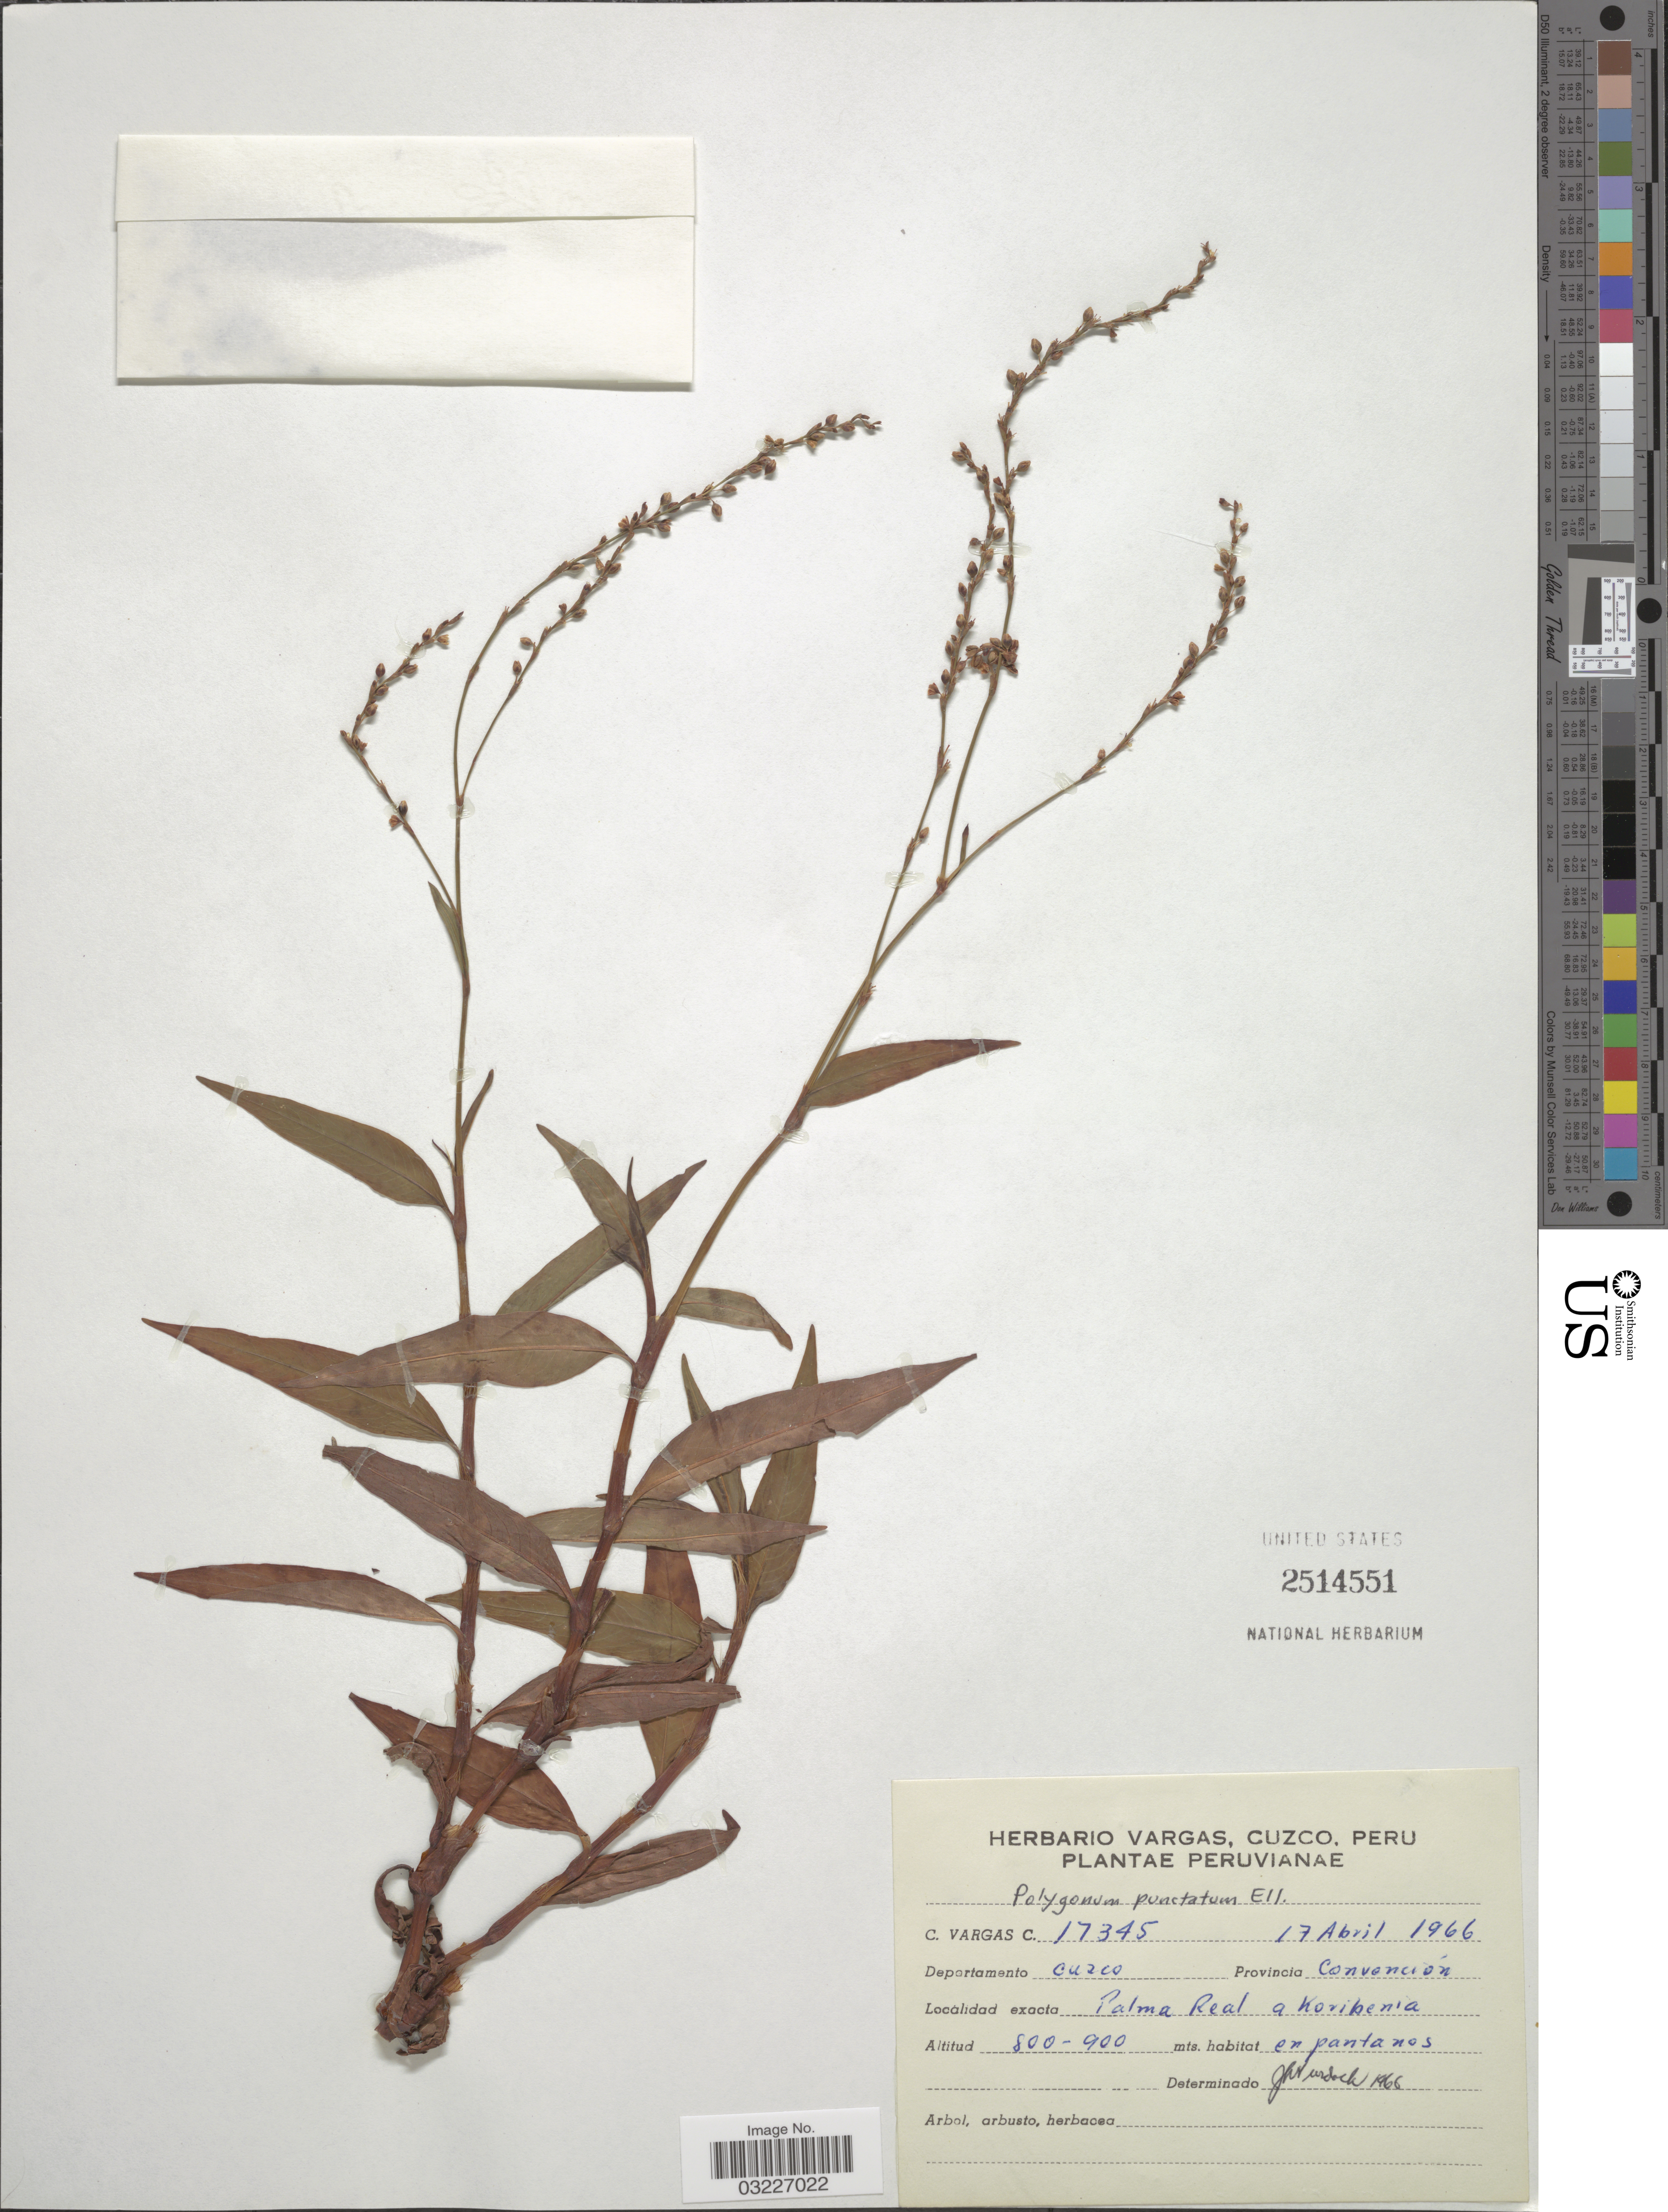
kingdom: Plantae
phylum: Tracheophyta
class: Magnoliopsida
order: Caryophyllales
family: Polygonaceae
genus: Polygonum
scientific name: Polygonum opelousanum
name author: Riddell ex Small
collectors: C. Vargas Calderón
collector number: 17345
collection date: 1966-04-17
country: Peru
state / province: Cusco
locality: Departamento Cuzco. Provincia Convención. Palma Real a Koribeni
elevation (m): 800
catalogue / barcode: US 2514551